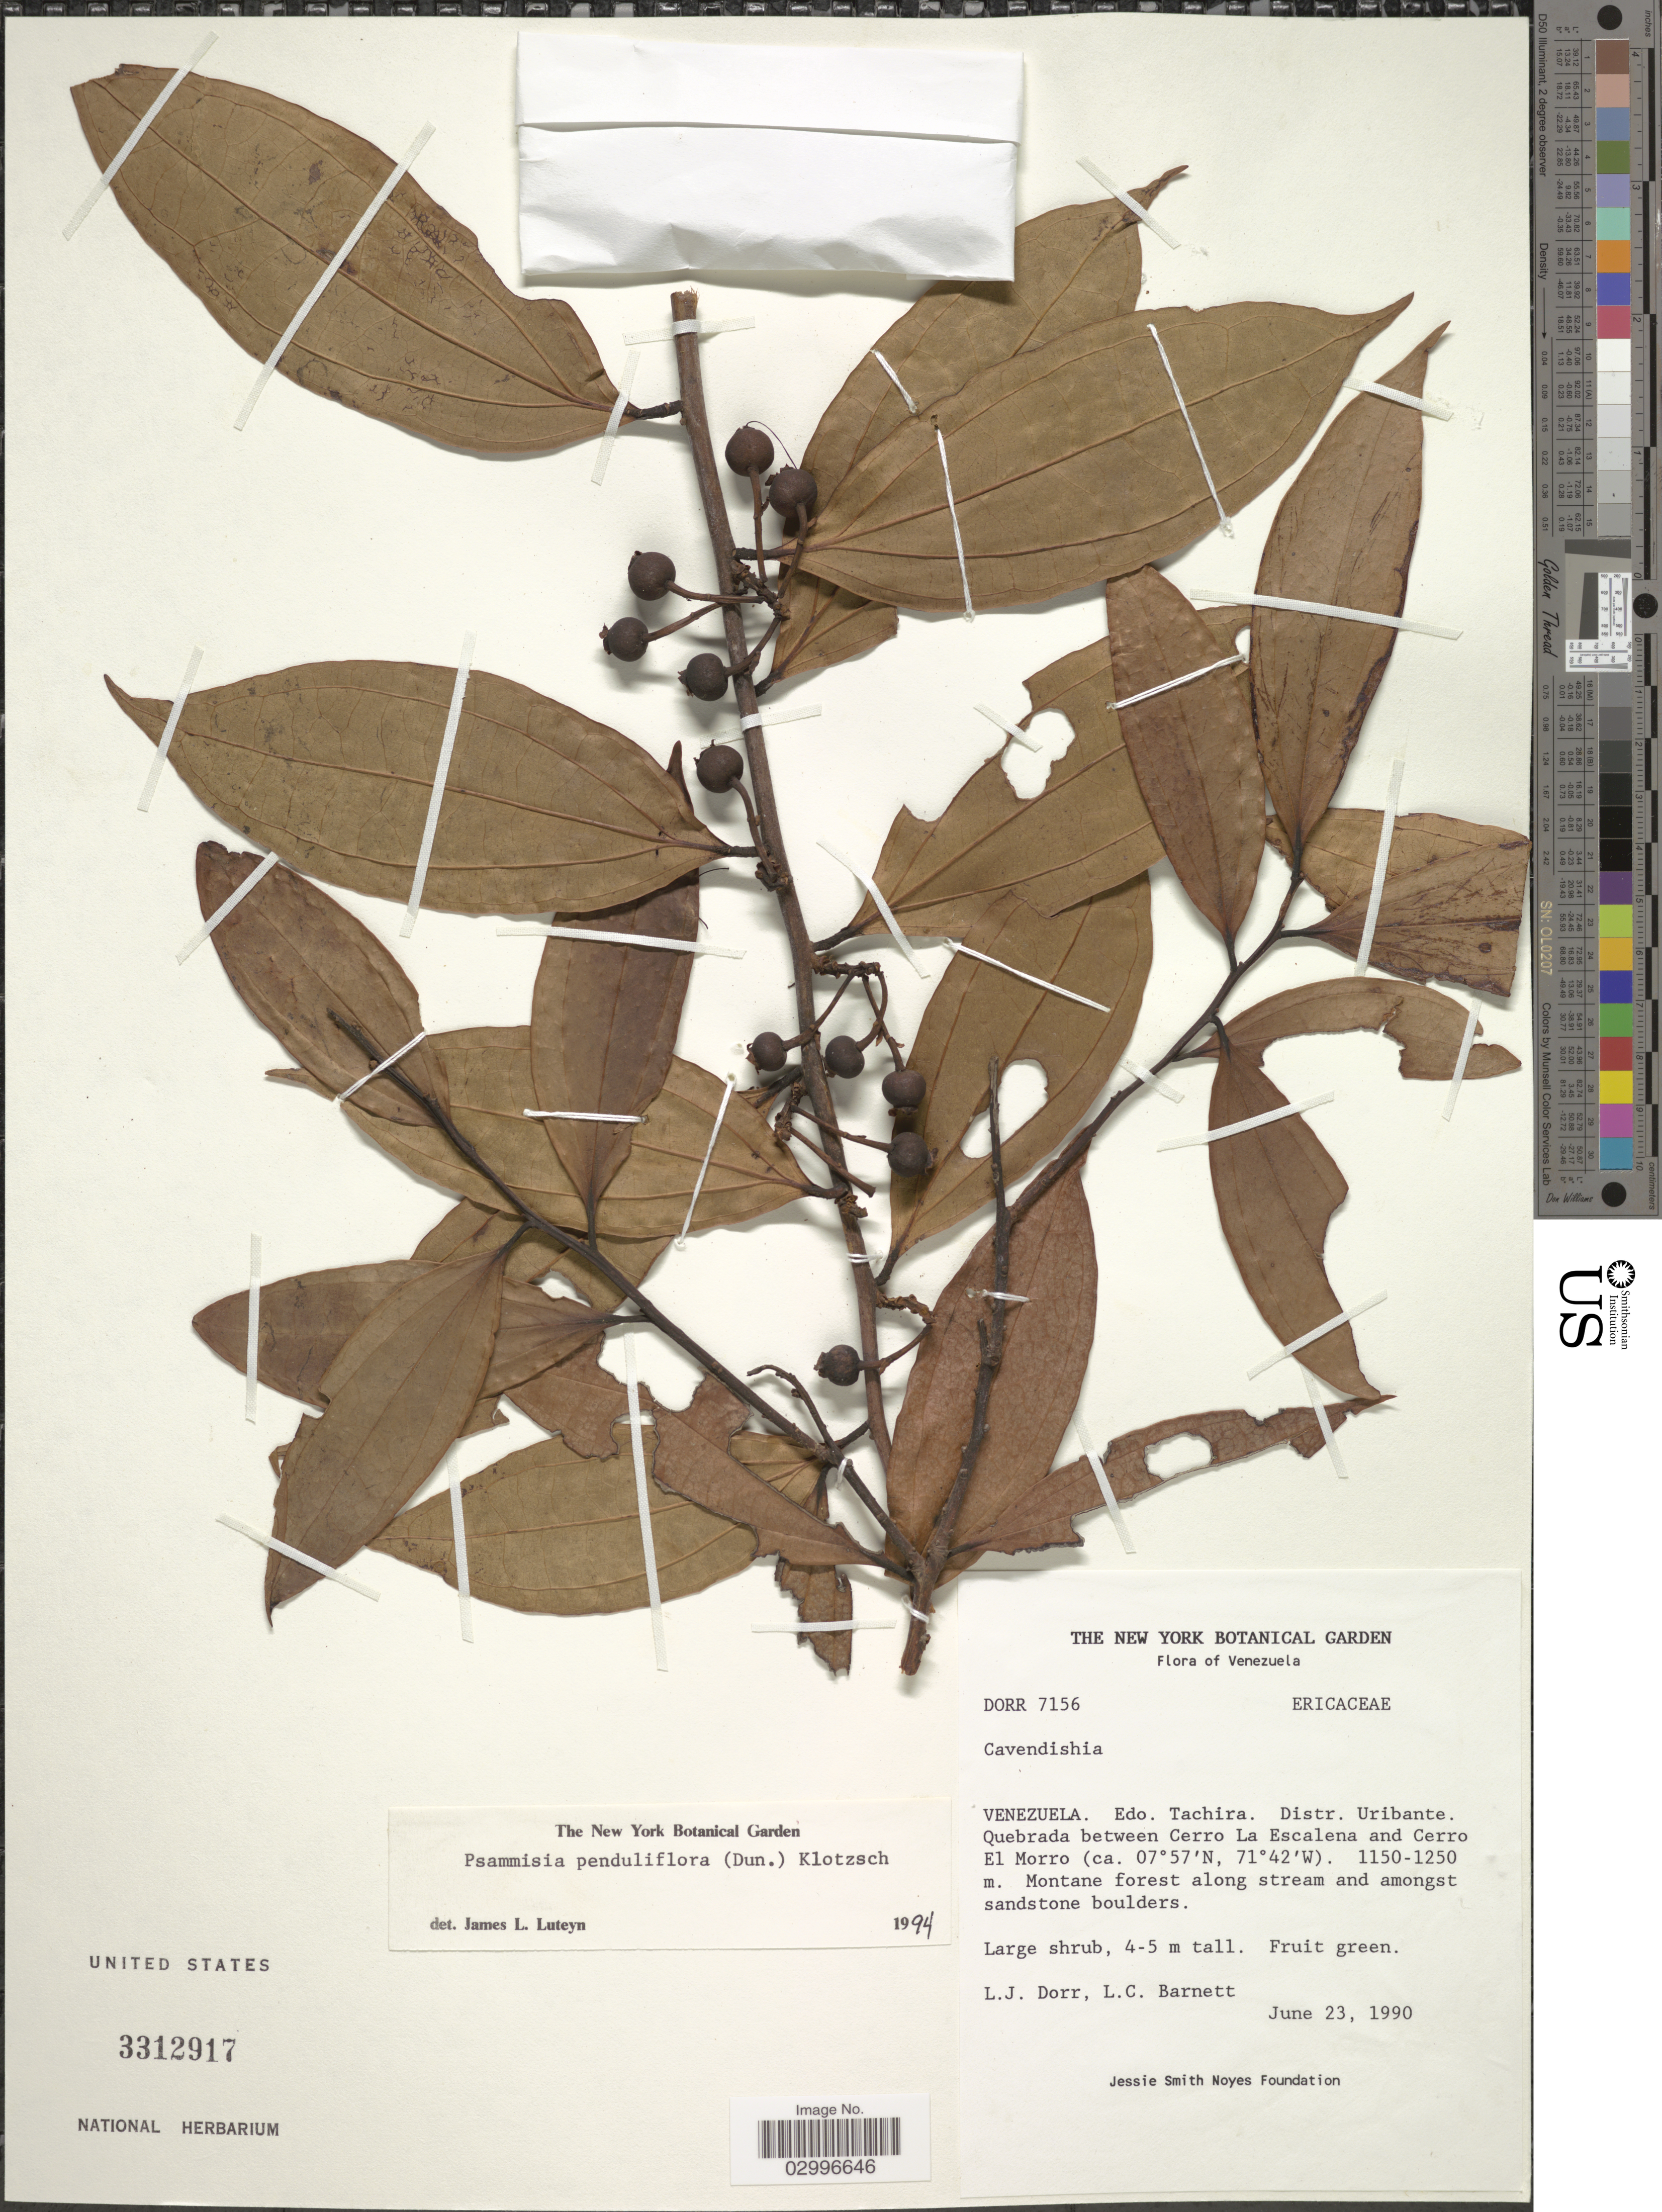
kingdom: Plantae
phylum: Tracheophyta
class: Magnoliopsida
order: Ericales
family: Ericaceae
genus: Psammisia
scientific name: Psammisia penduliflora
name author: (Dunal) Klotzsch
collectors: L. J. Dorr & L. C. Barnett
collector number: Dorr 7156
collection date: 1990-06-23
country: Venezuela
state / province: Táchira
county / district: Uribante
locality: Quebrada between Cerro La Escalena and Cerro El Morro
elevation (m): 1150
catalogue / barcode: US 3312917